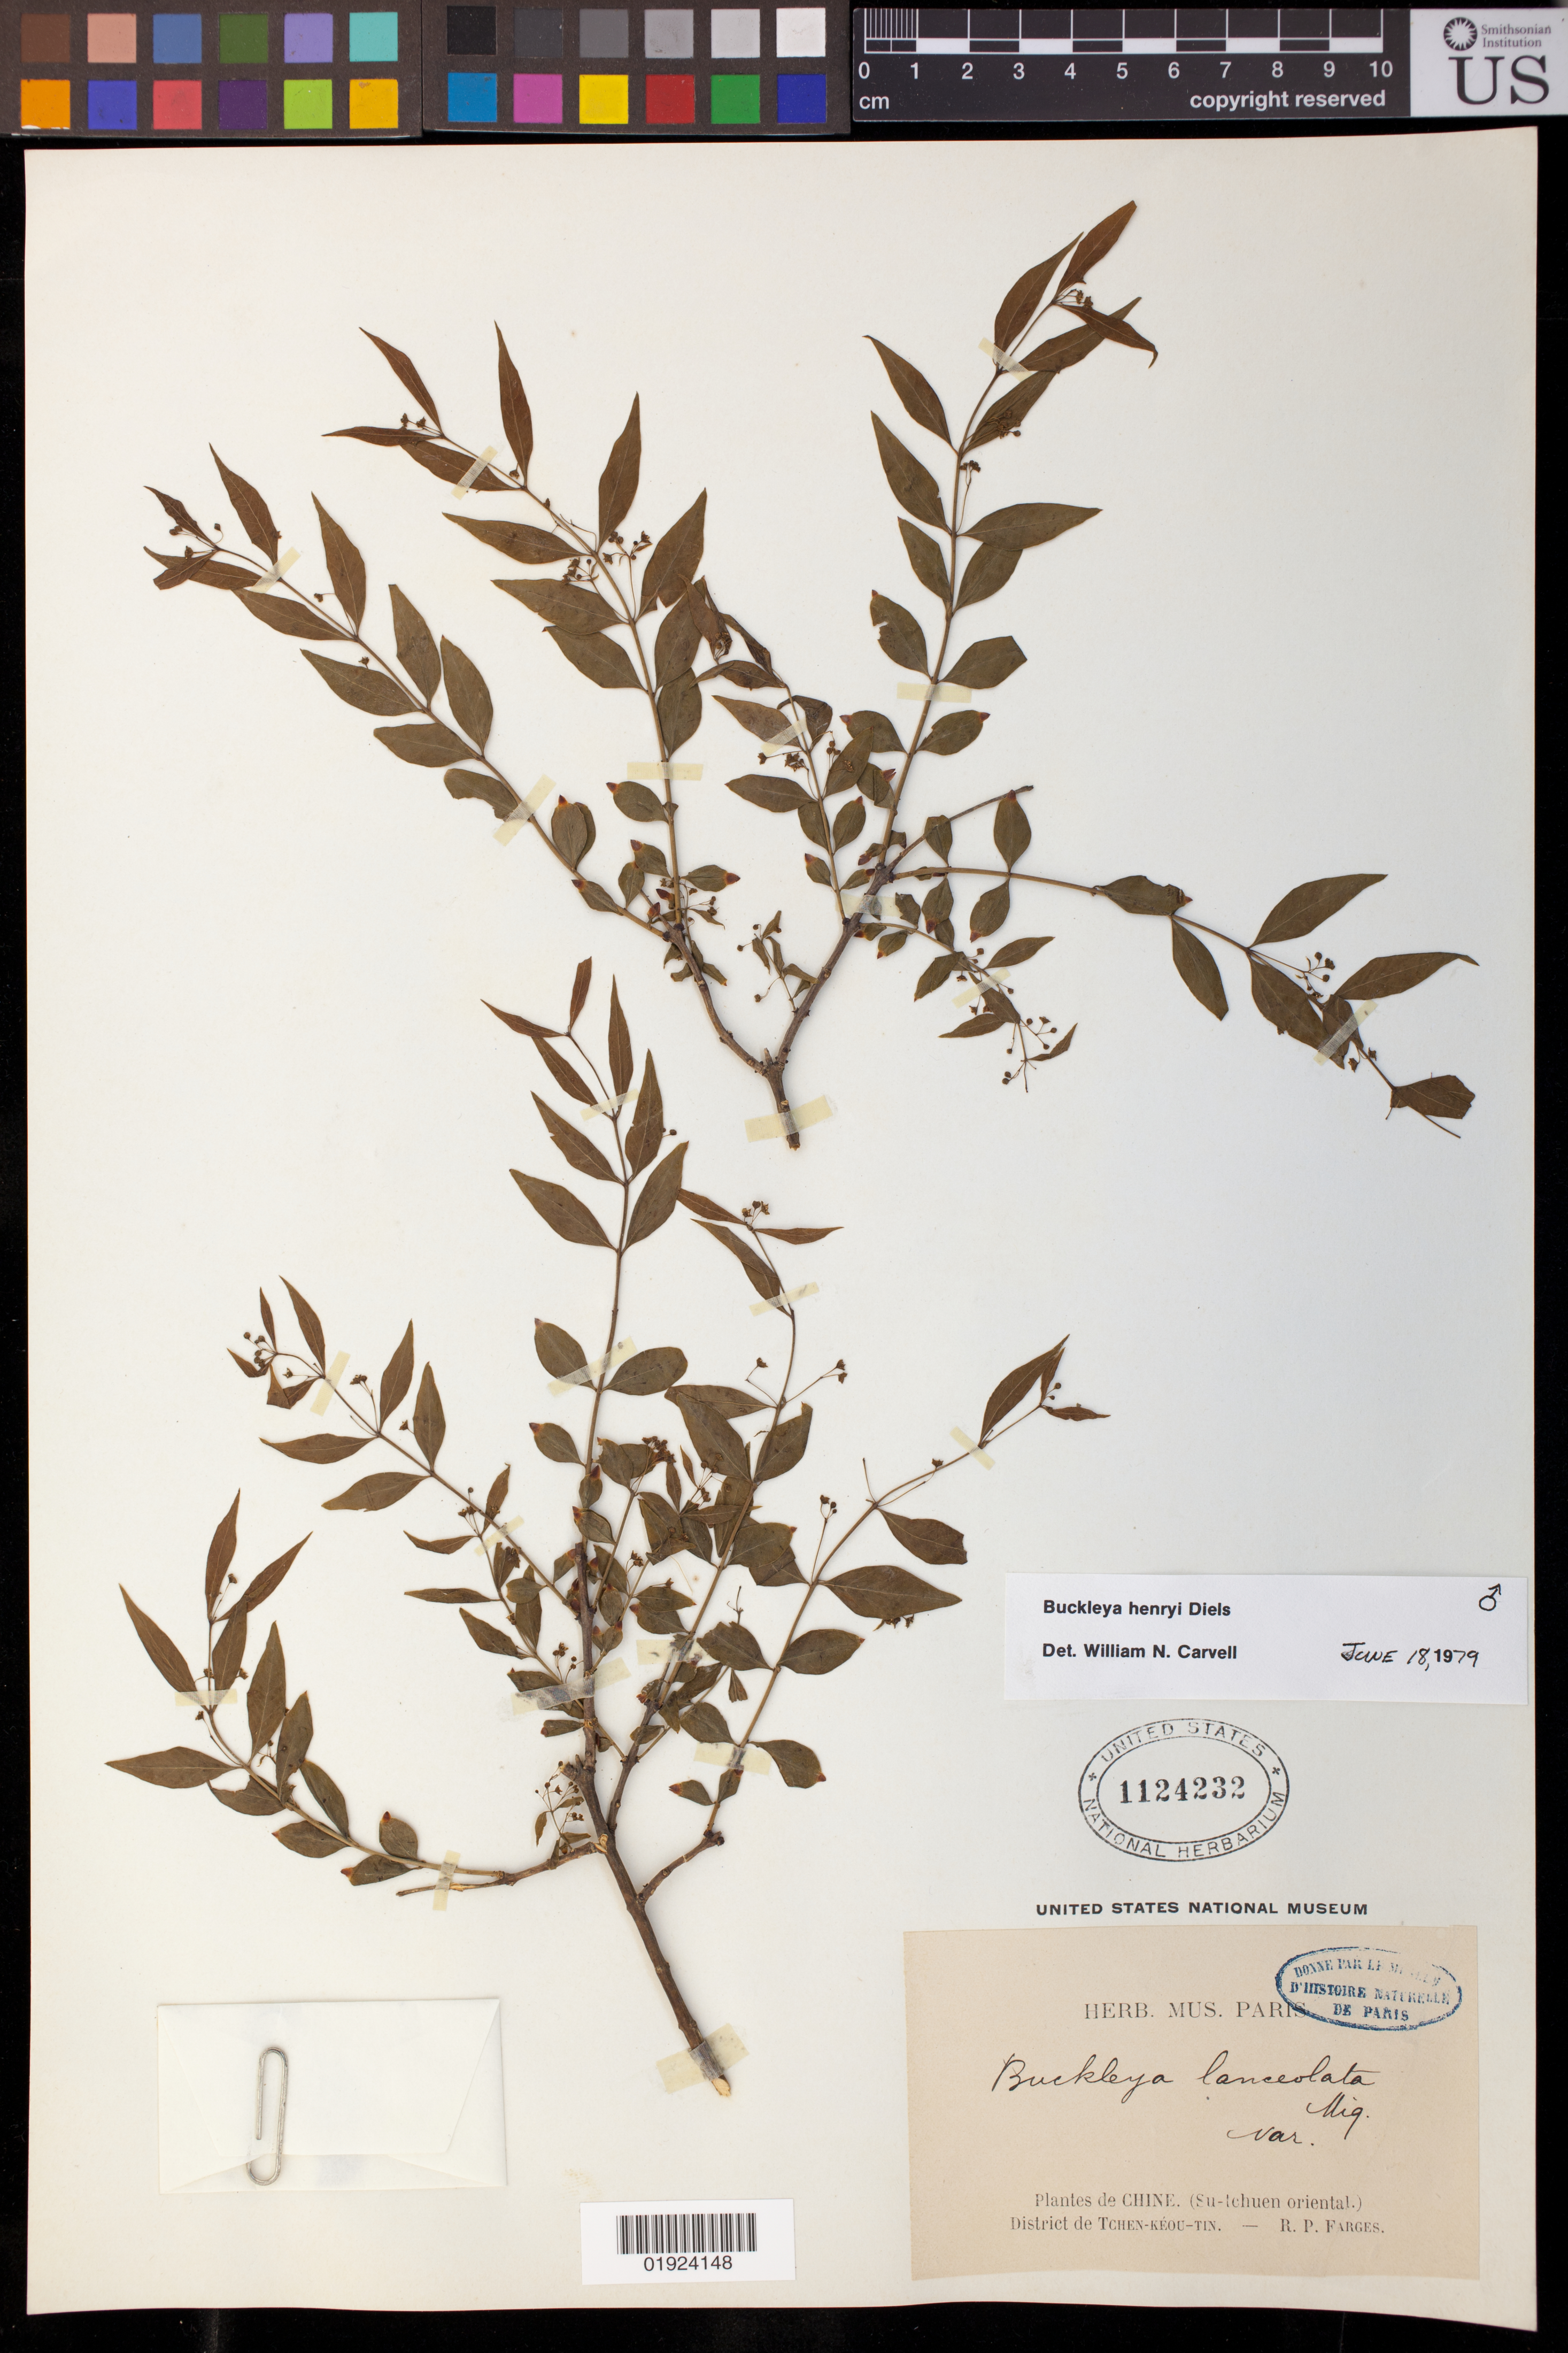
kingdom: Plantae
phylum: Tracheophyta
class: Magnoliopsida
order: Santalales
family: Thesiaceae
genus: Buckleya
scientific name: Buckleya henryi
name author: Diels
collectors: R. Farges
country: China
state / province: Sichuan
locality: District de Tchen-Keou-Tin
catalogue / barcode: US 1124232